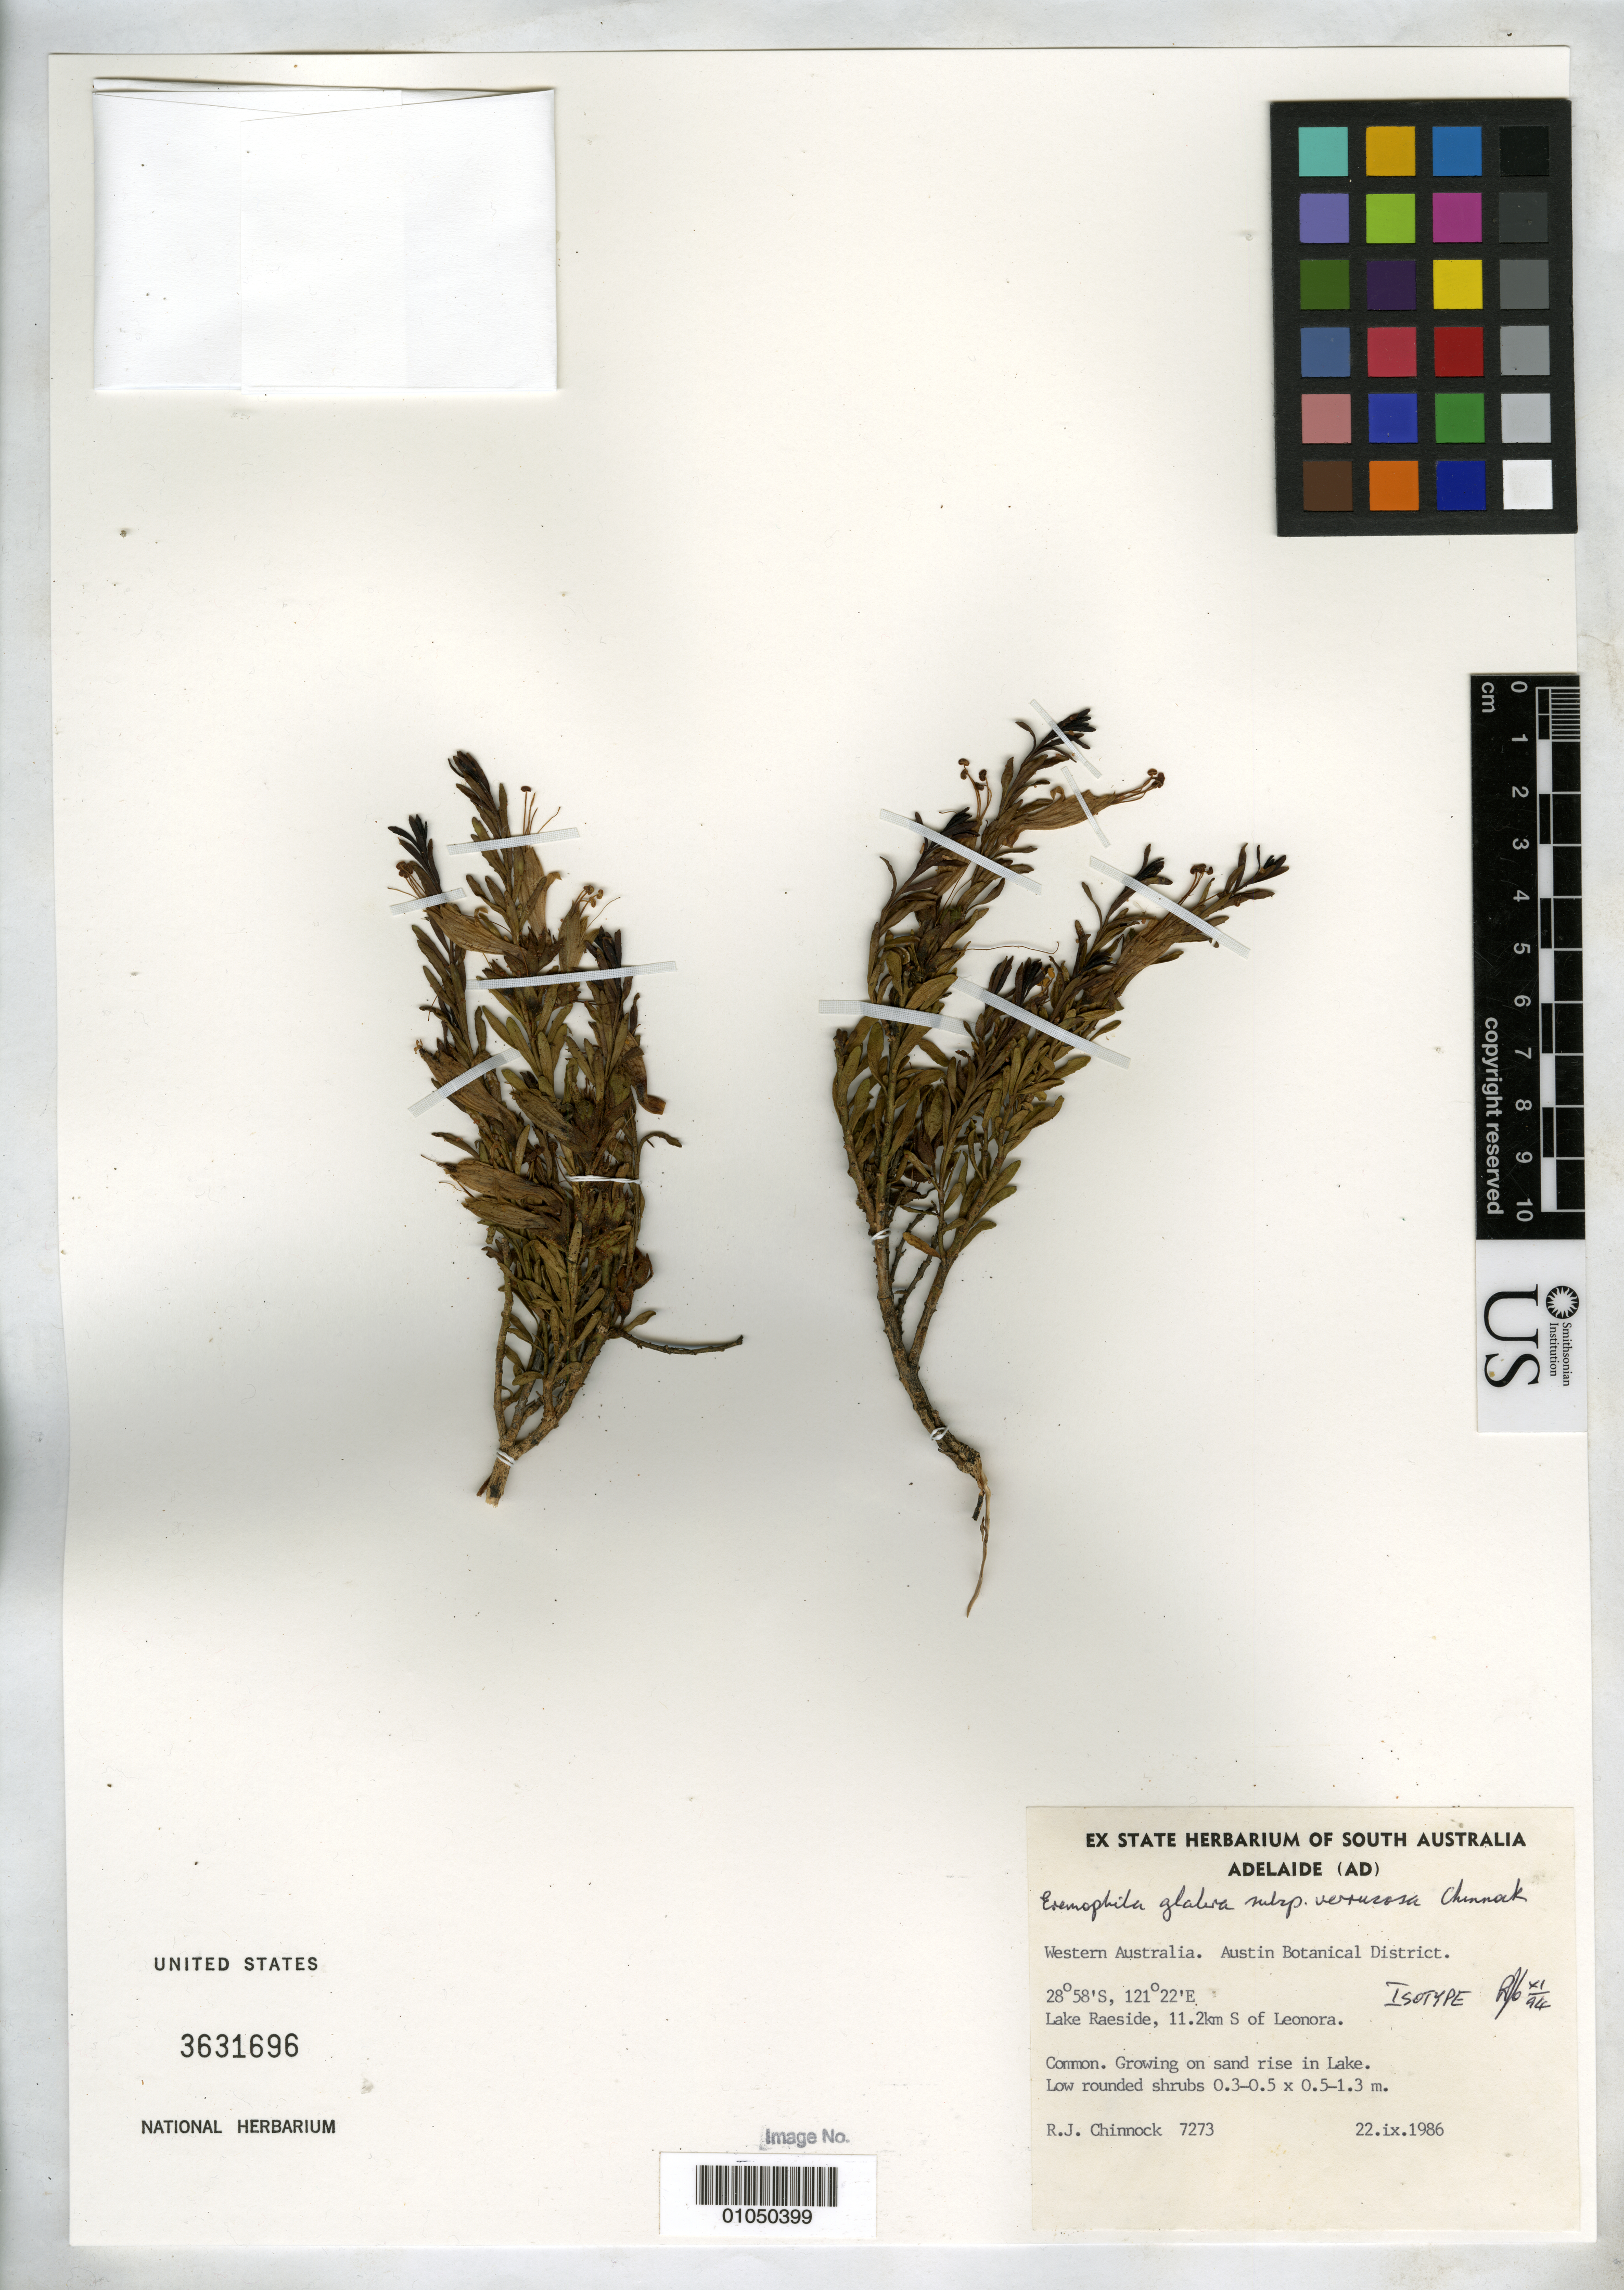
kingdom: Plantae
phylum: Tracheophyta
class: Magnoliopsida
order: Lamiales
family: Scrophulariaceae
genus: Eremophila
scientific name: Eremophila glabra subsp. verrucosa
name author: Chinnock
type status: Isotype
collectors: R. J. Chinnock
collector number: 7273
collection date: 1986-09-22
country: Australia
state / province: Western Australia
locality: Lake Raeside, 11.2 km S of Leonora.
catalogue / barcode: US 3631696